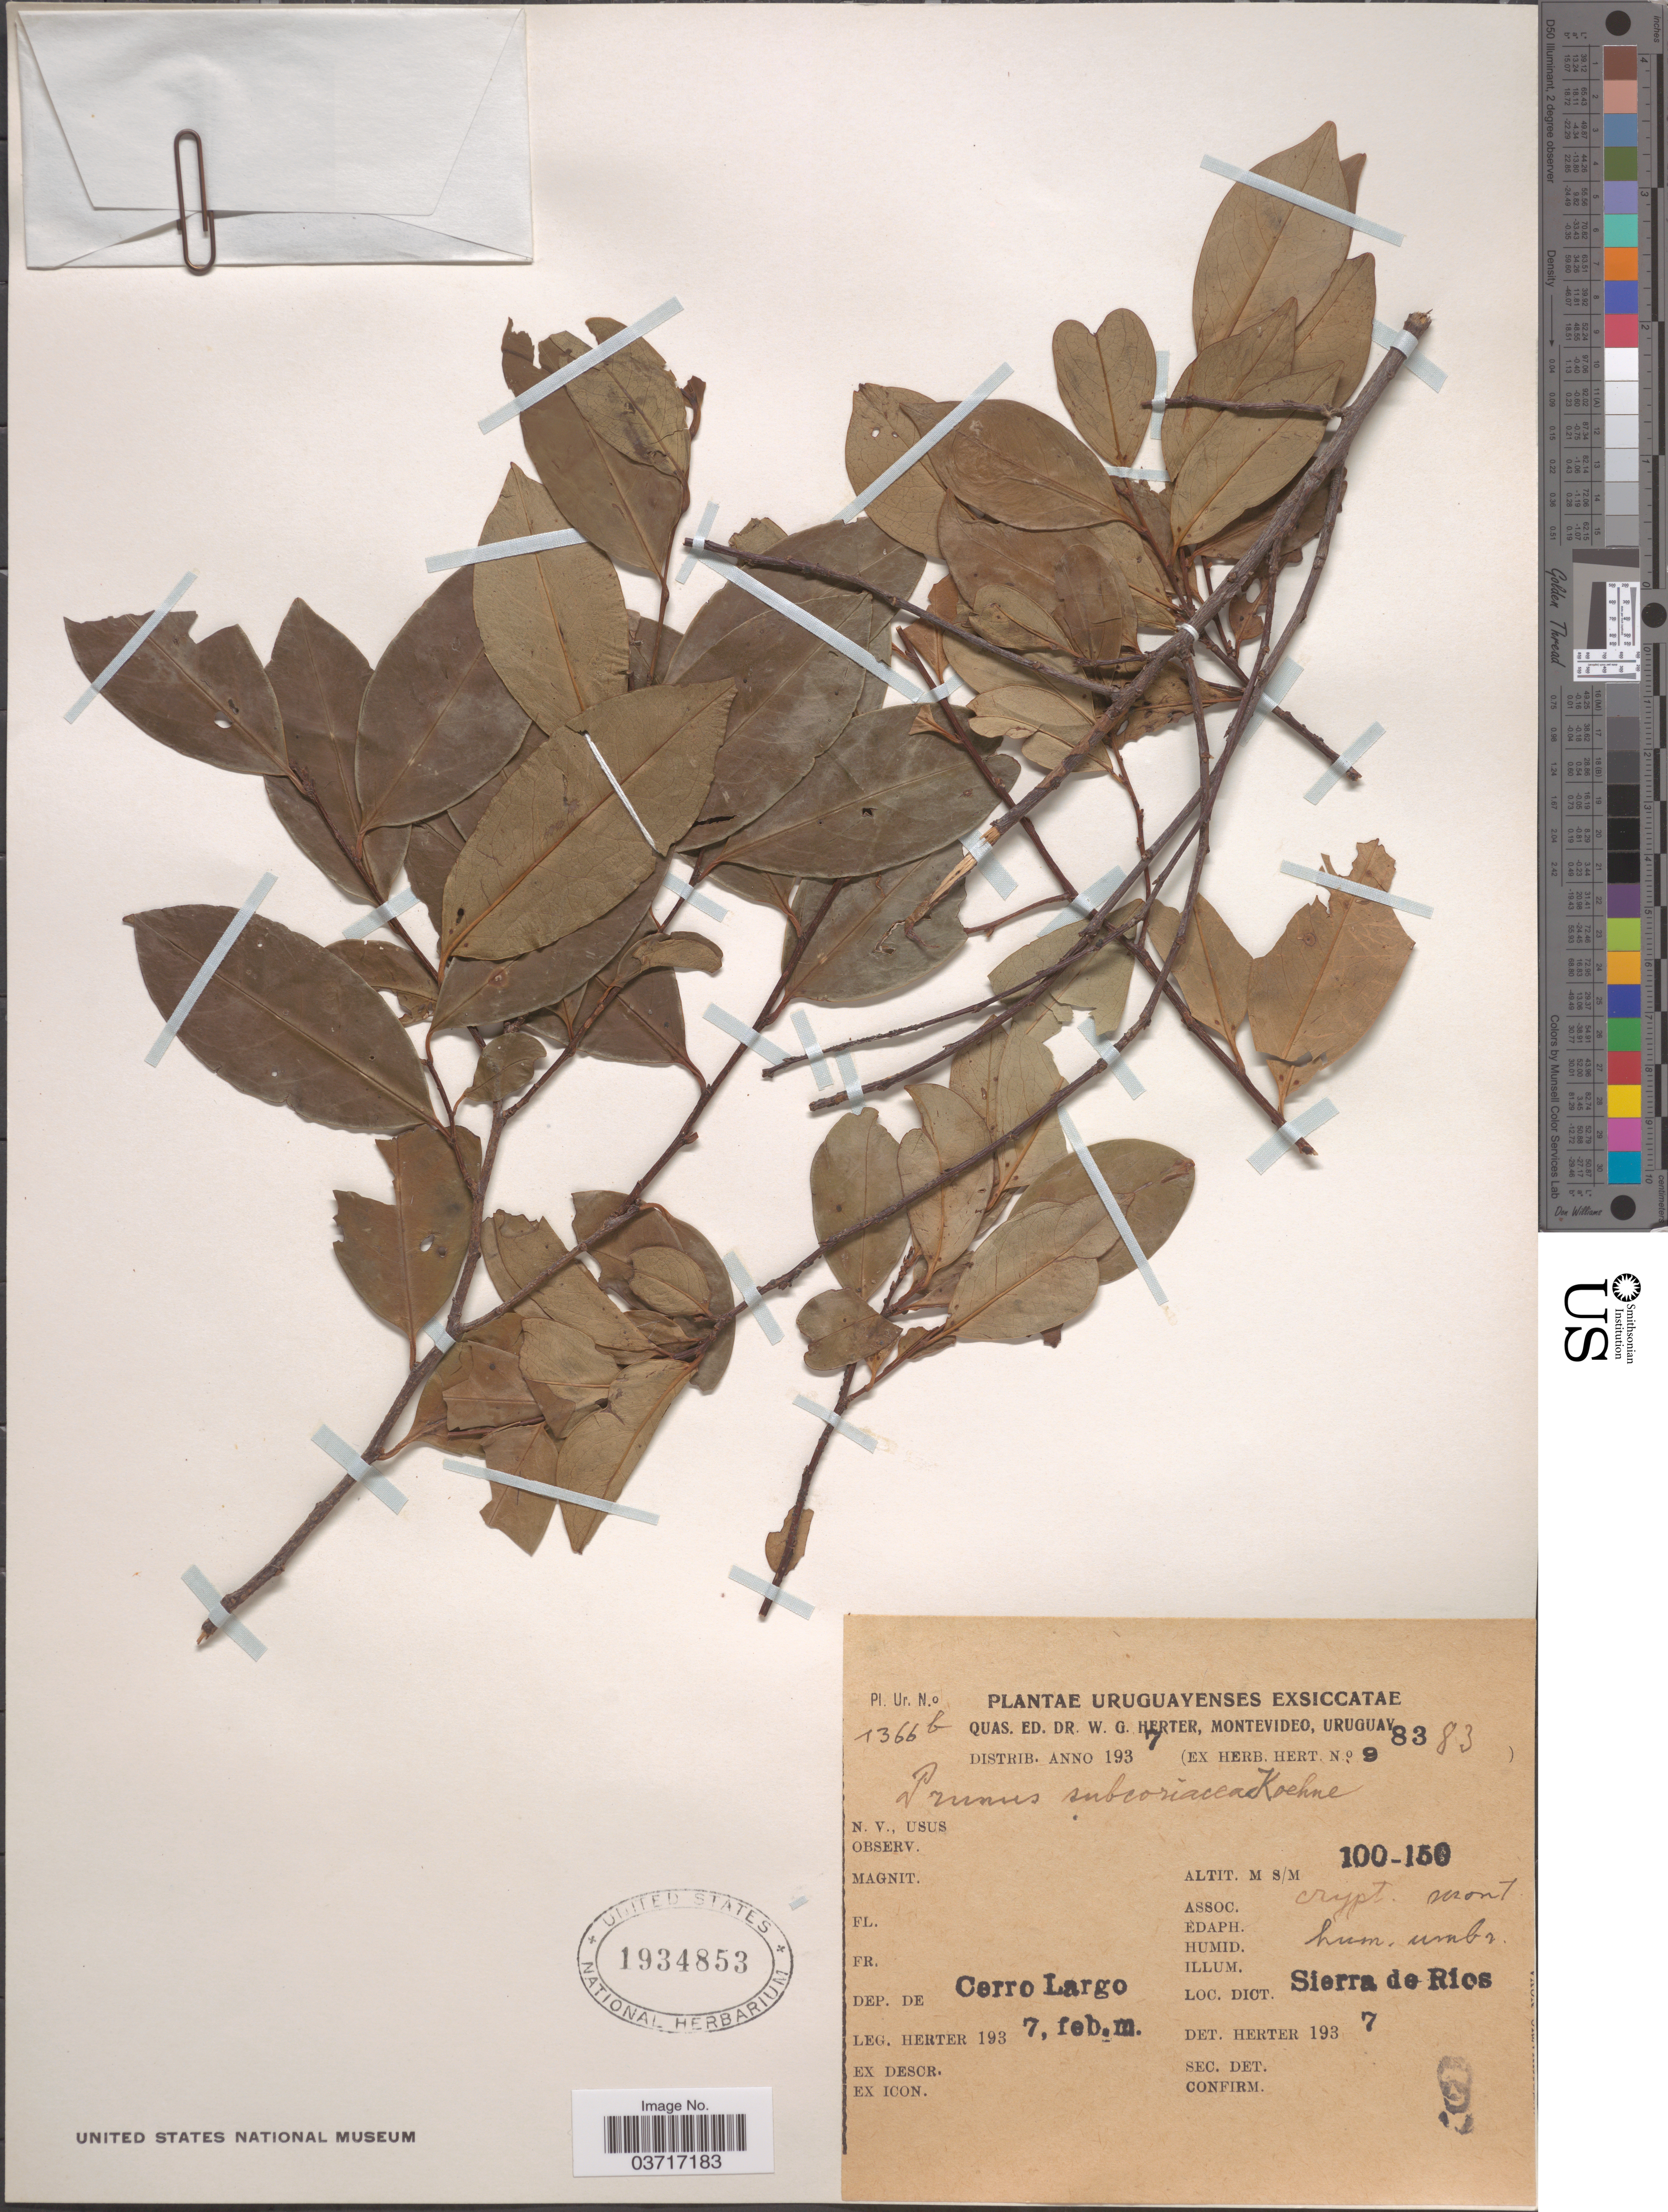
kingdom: Plantae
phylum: Tracheophyta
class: Magnoliopsida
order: Rosales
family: Rosaceae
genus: Prunus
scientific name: Prunus subcoriacea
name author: Koehne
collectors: W. G. Herter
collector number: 1366b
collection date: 1937-02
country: Uruguay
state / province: Cerro Largo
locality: Dep. de Cerro Largo. Sierra de Ríos.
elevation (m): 100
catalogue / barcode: US 1934853